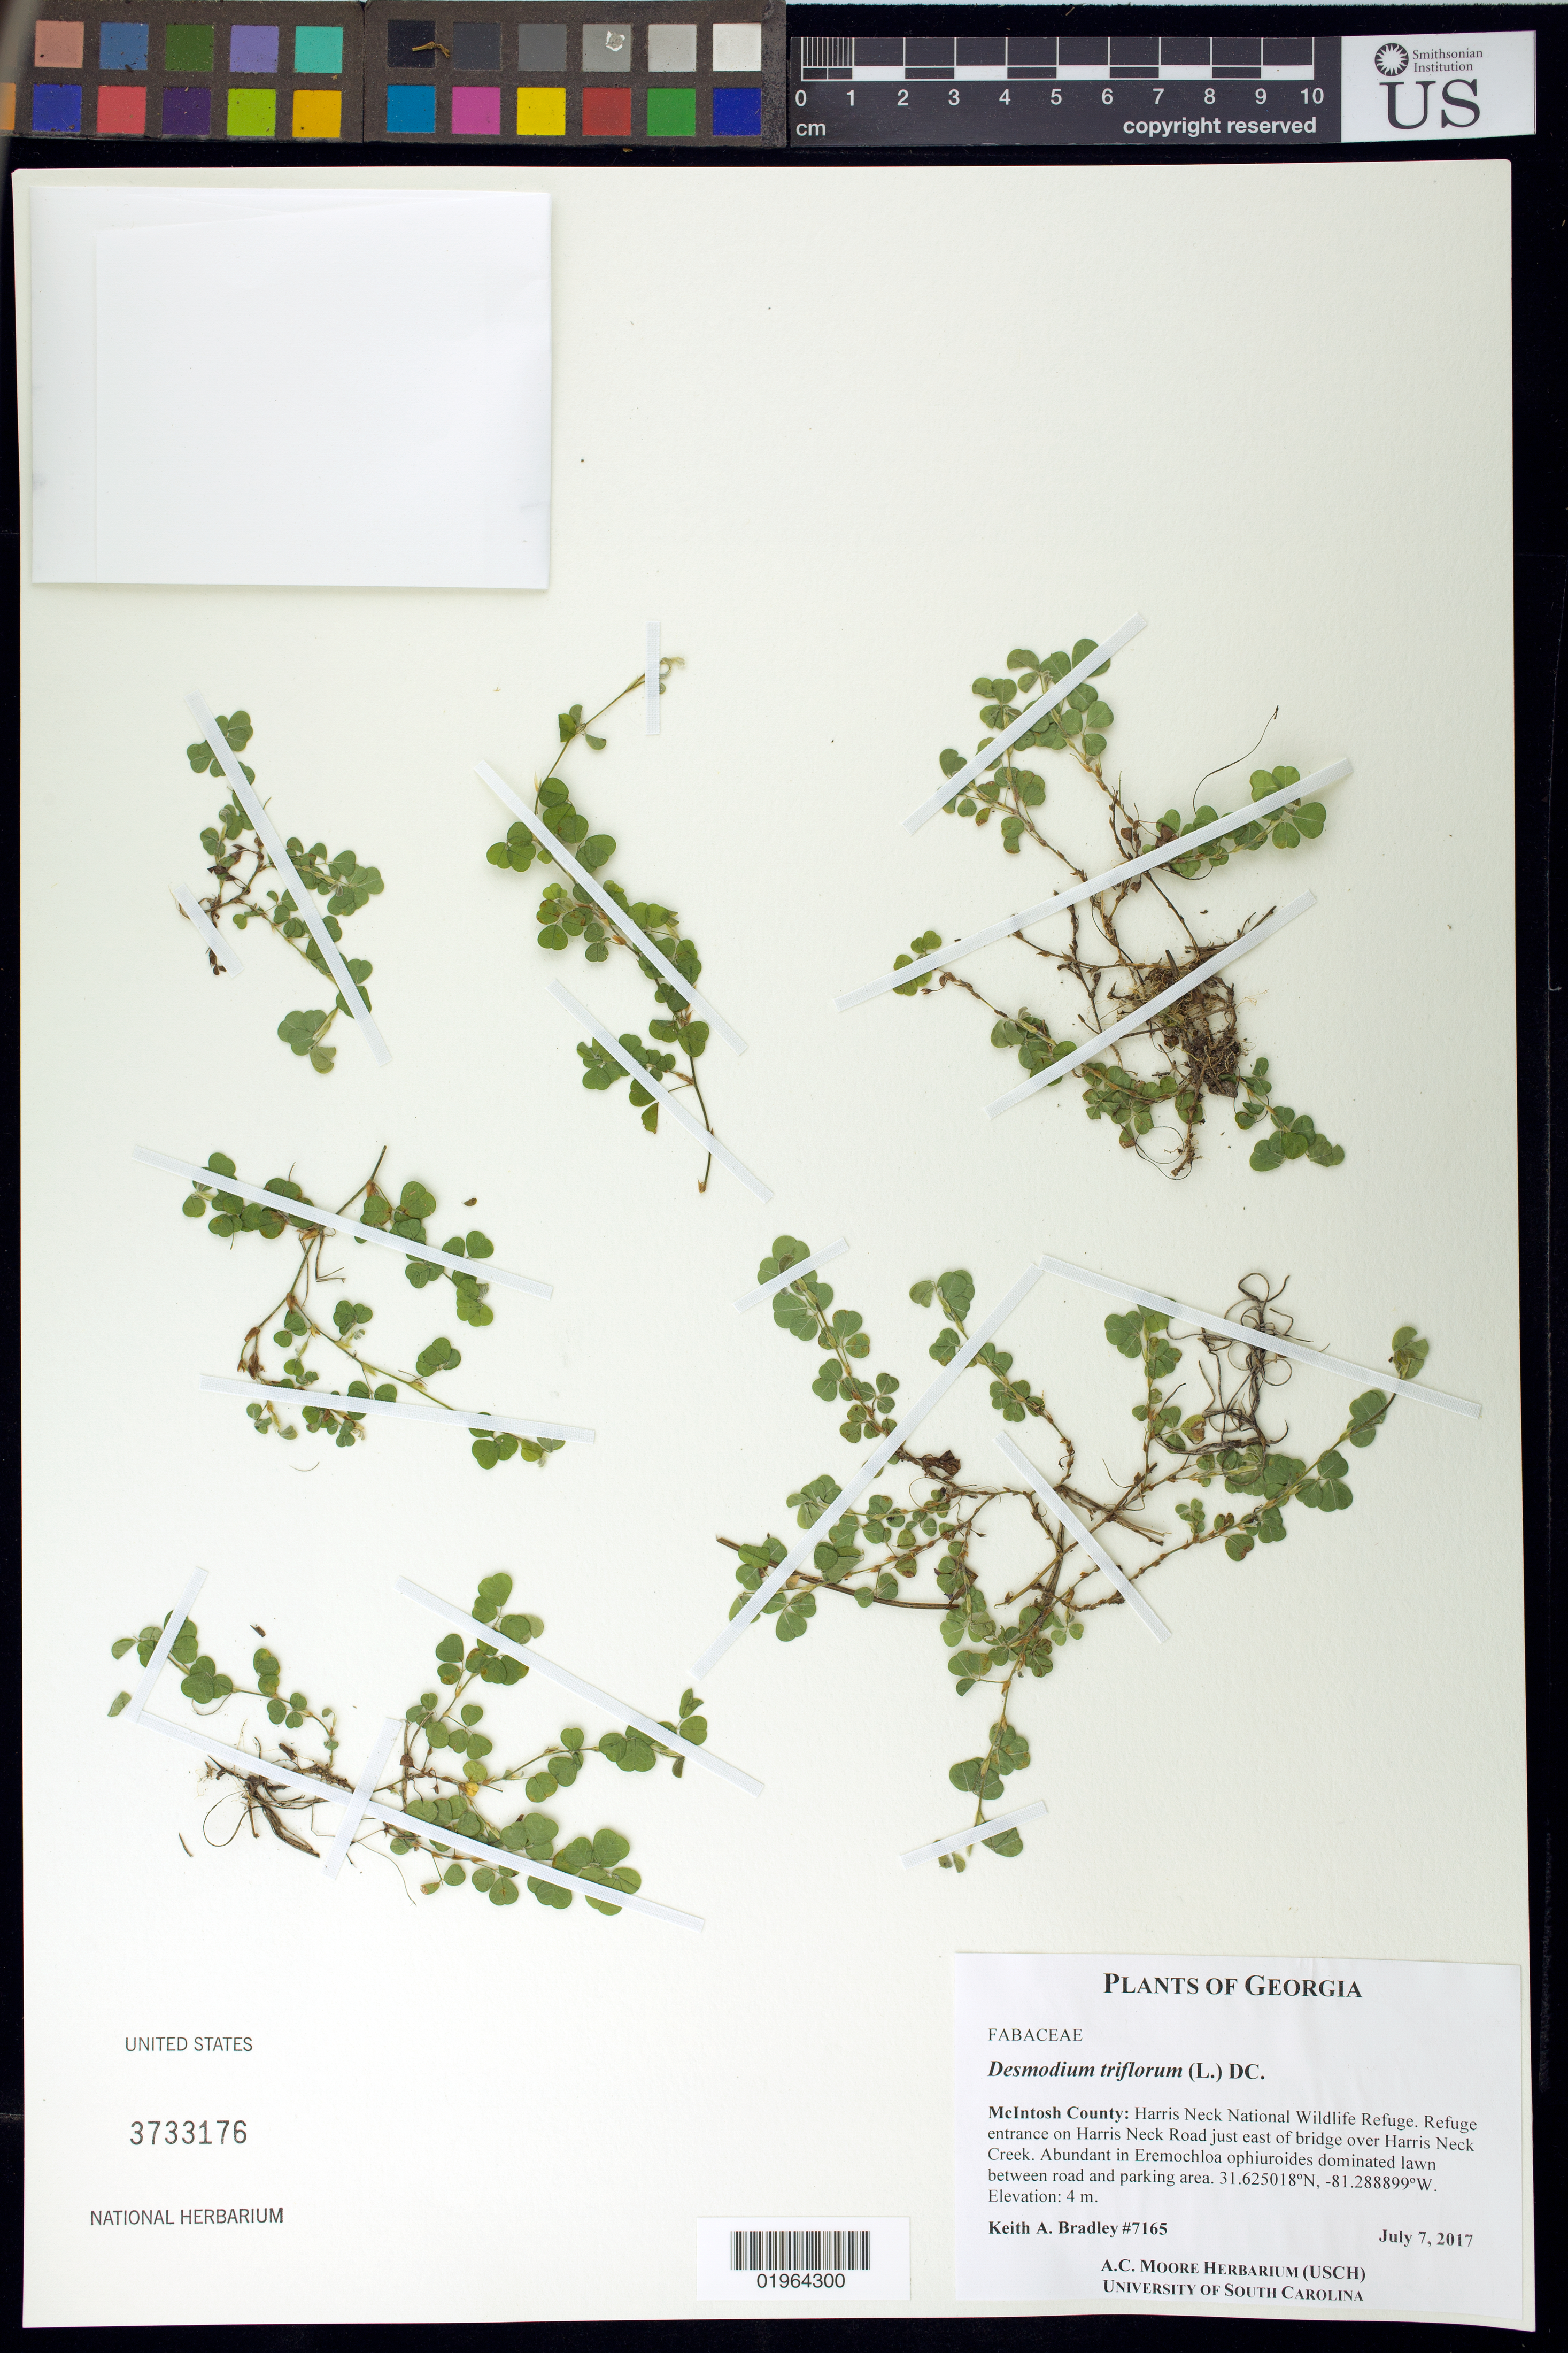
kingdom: Plantae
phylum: Tracheophyta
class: Magnoliopsida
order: Fabales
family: Fabaceae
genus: Grona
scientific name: Grona triflora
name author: (L.) H. Ohashi & K. Ohashi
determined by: Strong, Mark T., (BOT), Smithsonian Institution - National Museum of Natural History (UNITED STATES)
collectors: K. Bradley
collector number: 7165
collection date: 2017-07-07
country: United States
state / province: Georgia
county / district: McIntosh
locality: Harris Neck National Wildlife Refuge, entrance on Harris Neck road just E of bridge over Harris Neck Creek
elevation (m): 4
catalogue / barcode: US 3733176